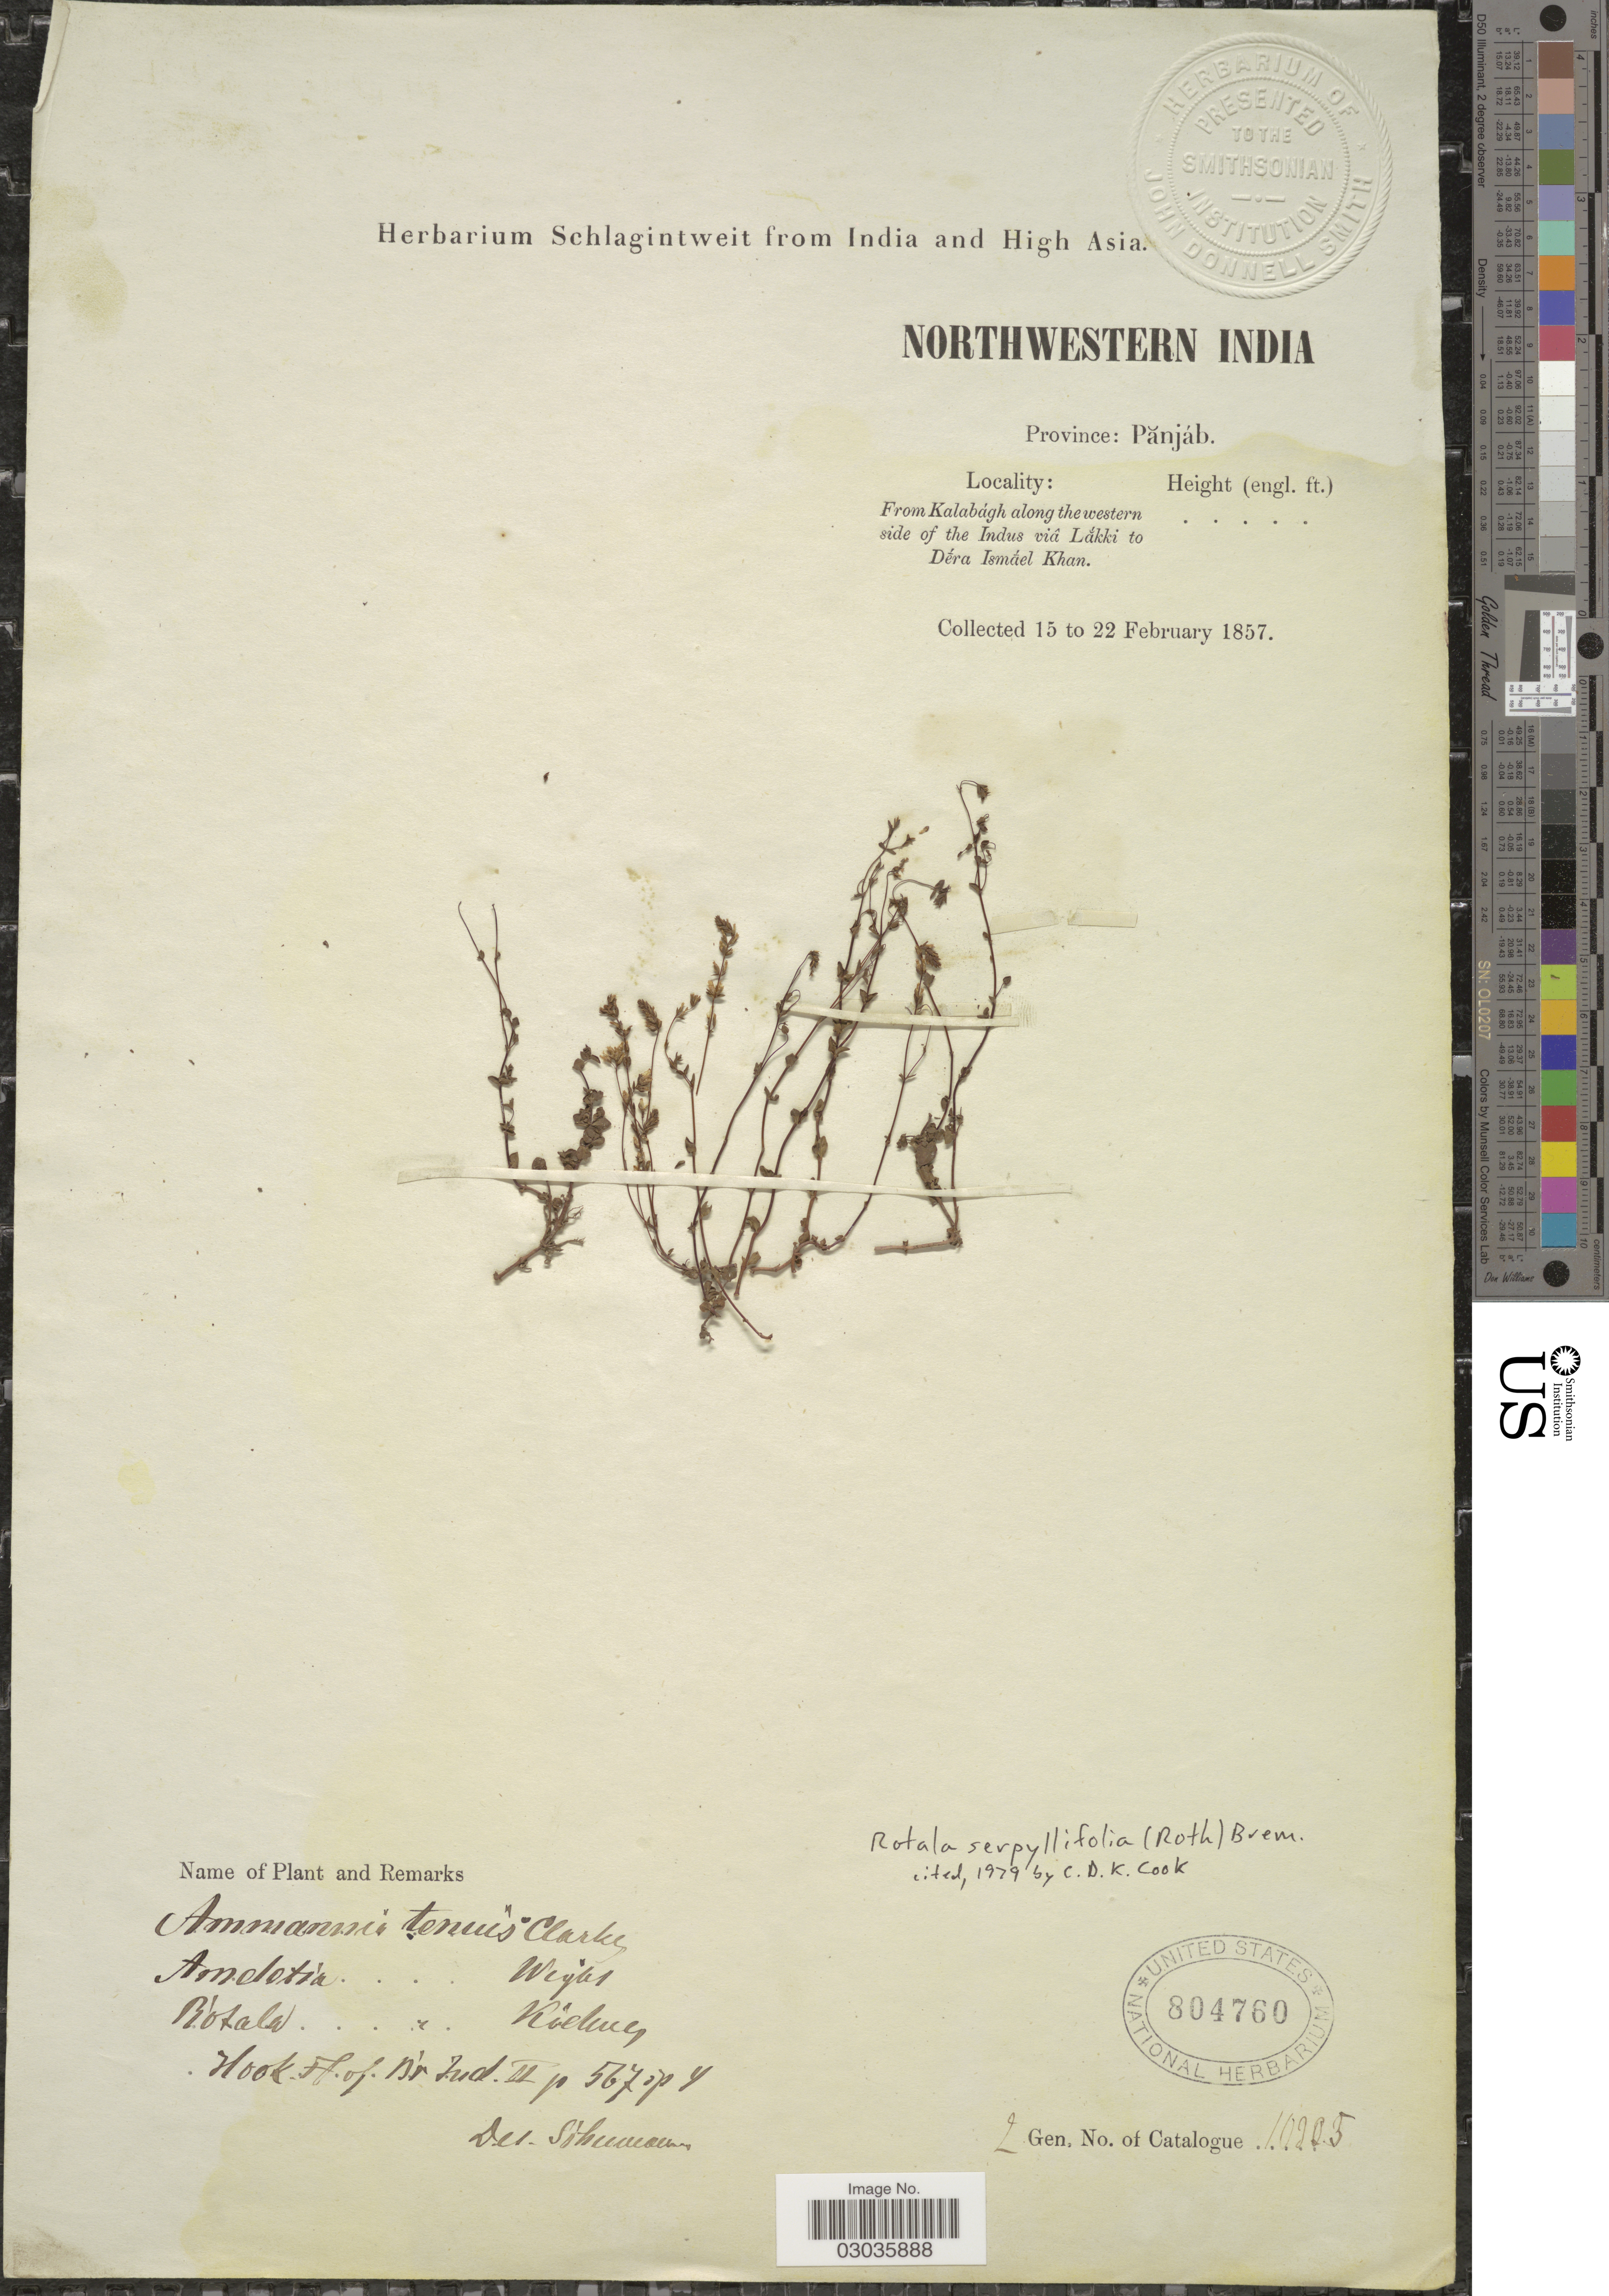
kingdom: Plantae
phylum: Tracheophyta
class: Magnoliopsida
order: Myrtales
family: Lythraceae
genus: Rotala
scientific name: Rotala serpyllifolia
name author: Bremek.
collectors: ex herb. Schlagintweit from India and High Asia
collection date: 1857-02-15/1857-02-22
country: Pakistan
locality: Northwestern India. Province: Pănjáb. From Kalabágh along the western side of the Indus viâ Lakki to Dera Ismael Khan.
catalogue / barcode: US 804760